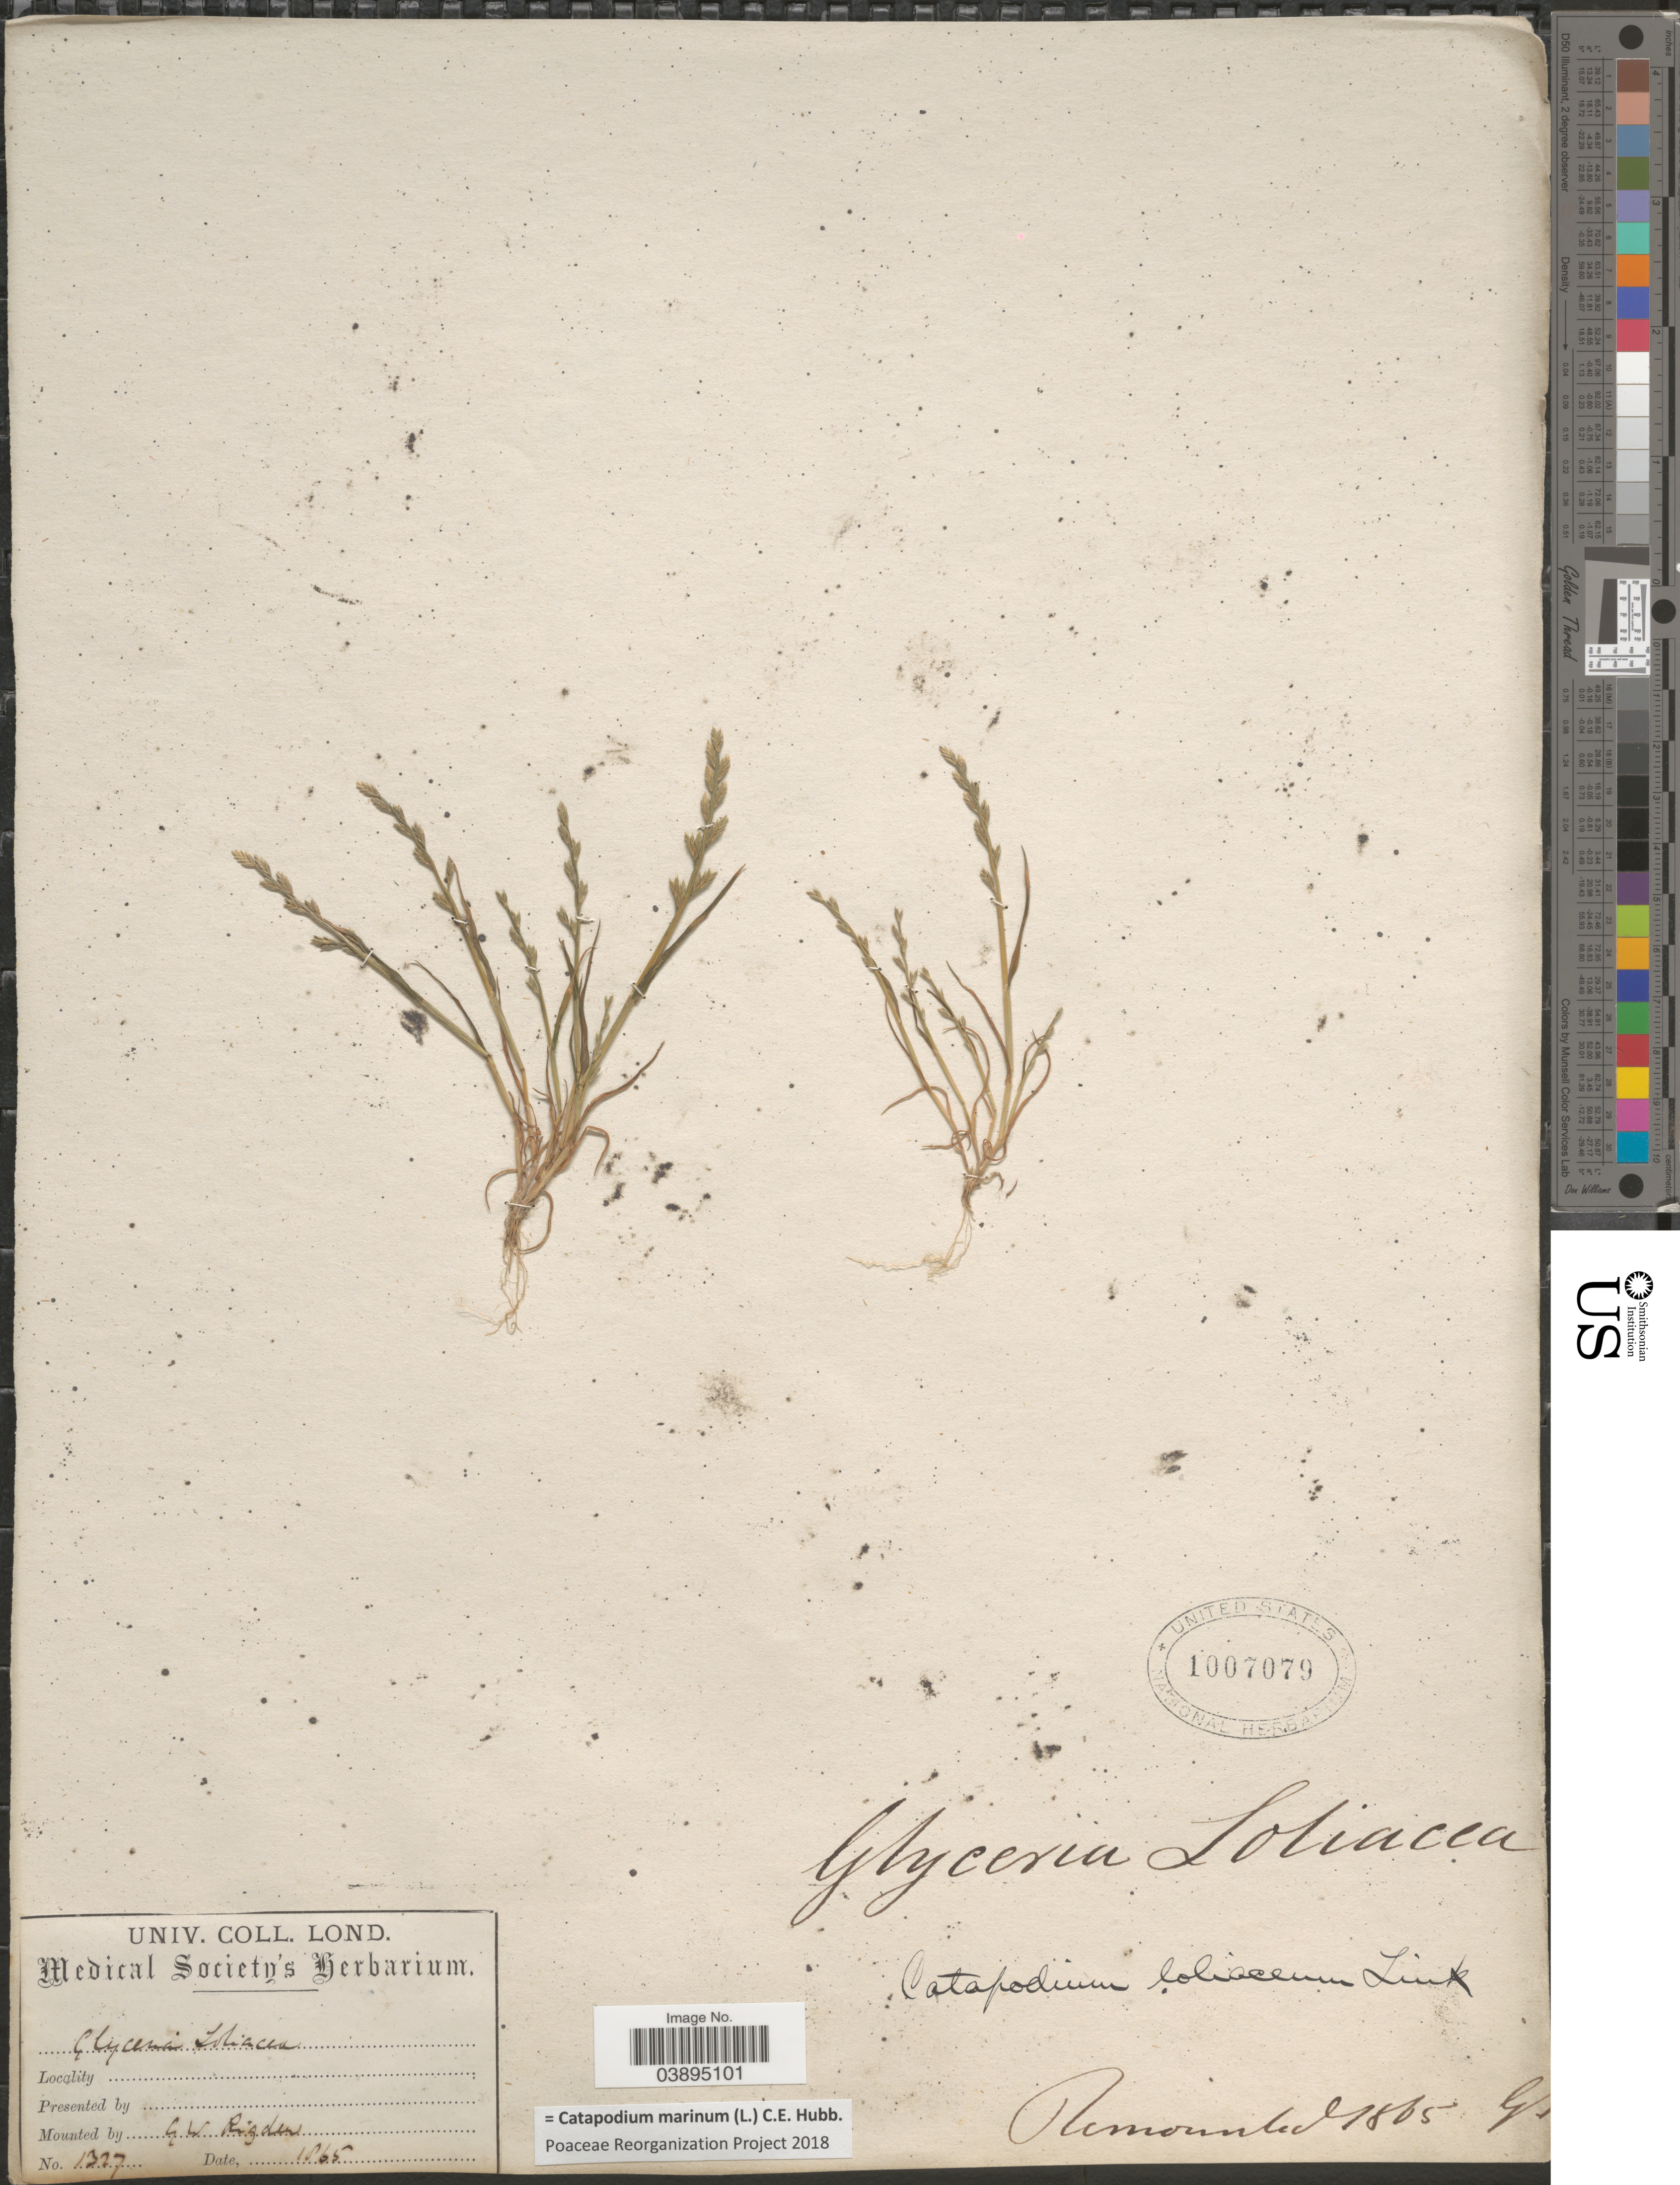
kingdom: Plantae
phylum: Tracheophyta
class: Liliopsida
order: Poales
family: Poaceae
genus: Catapodium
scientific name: Catapodium marinum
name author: (L.) C.E. Hubb.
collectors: G. Rigden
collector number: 1327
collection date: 1865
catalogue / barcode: US 1007079